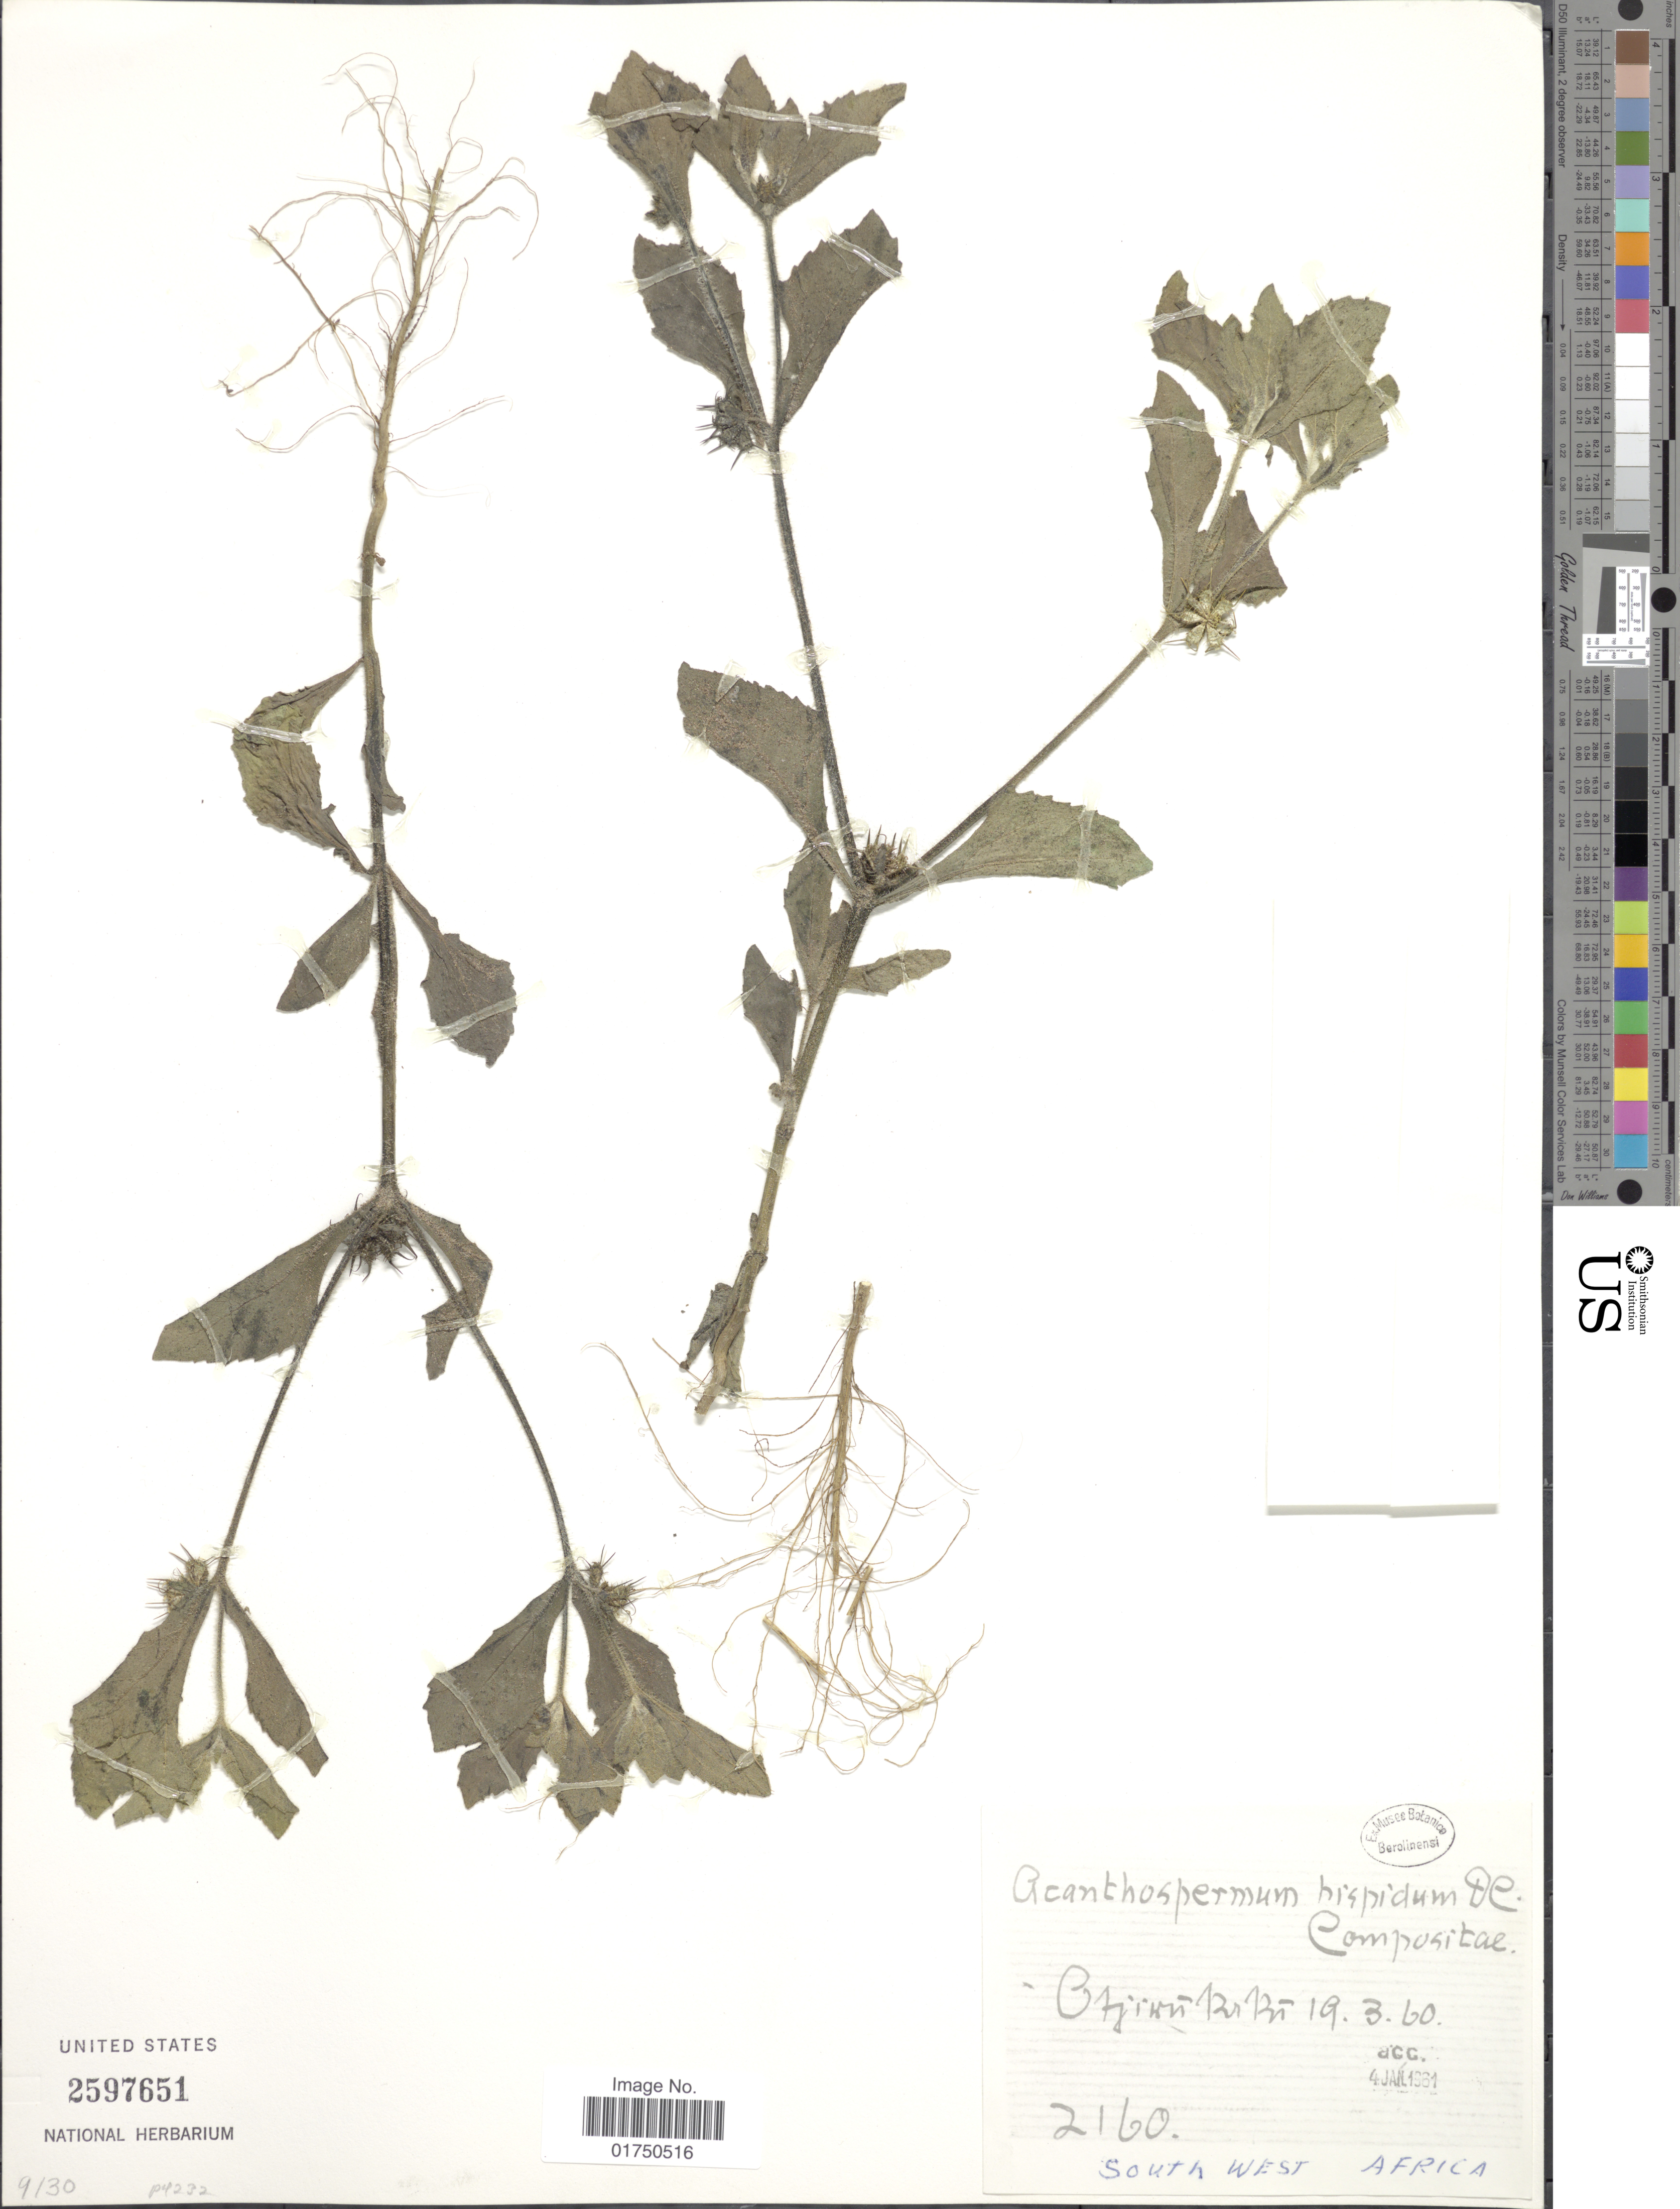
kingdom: Plantae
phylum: Tracheophyta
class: Magnoliopsida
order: Asterales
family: Asteraceae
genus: Acanthospermum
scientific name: Acanthospermum hispidum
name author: DC.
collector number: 2160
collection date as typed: Transcribed d/m/y: 19/3/60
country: Namibia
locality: X. South West Africa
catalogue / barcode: US 2597651